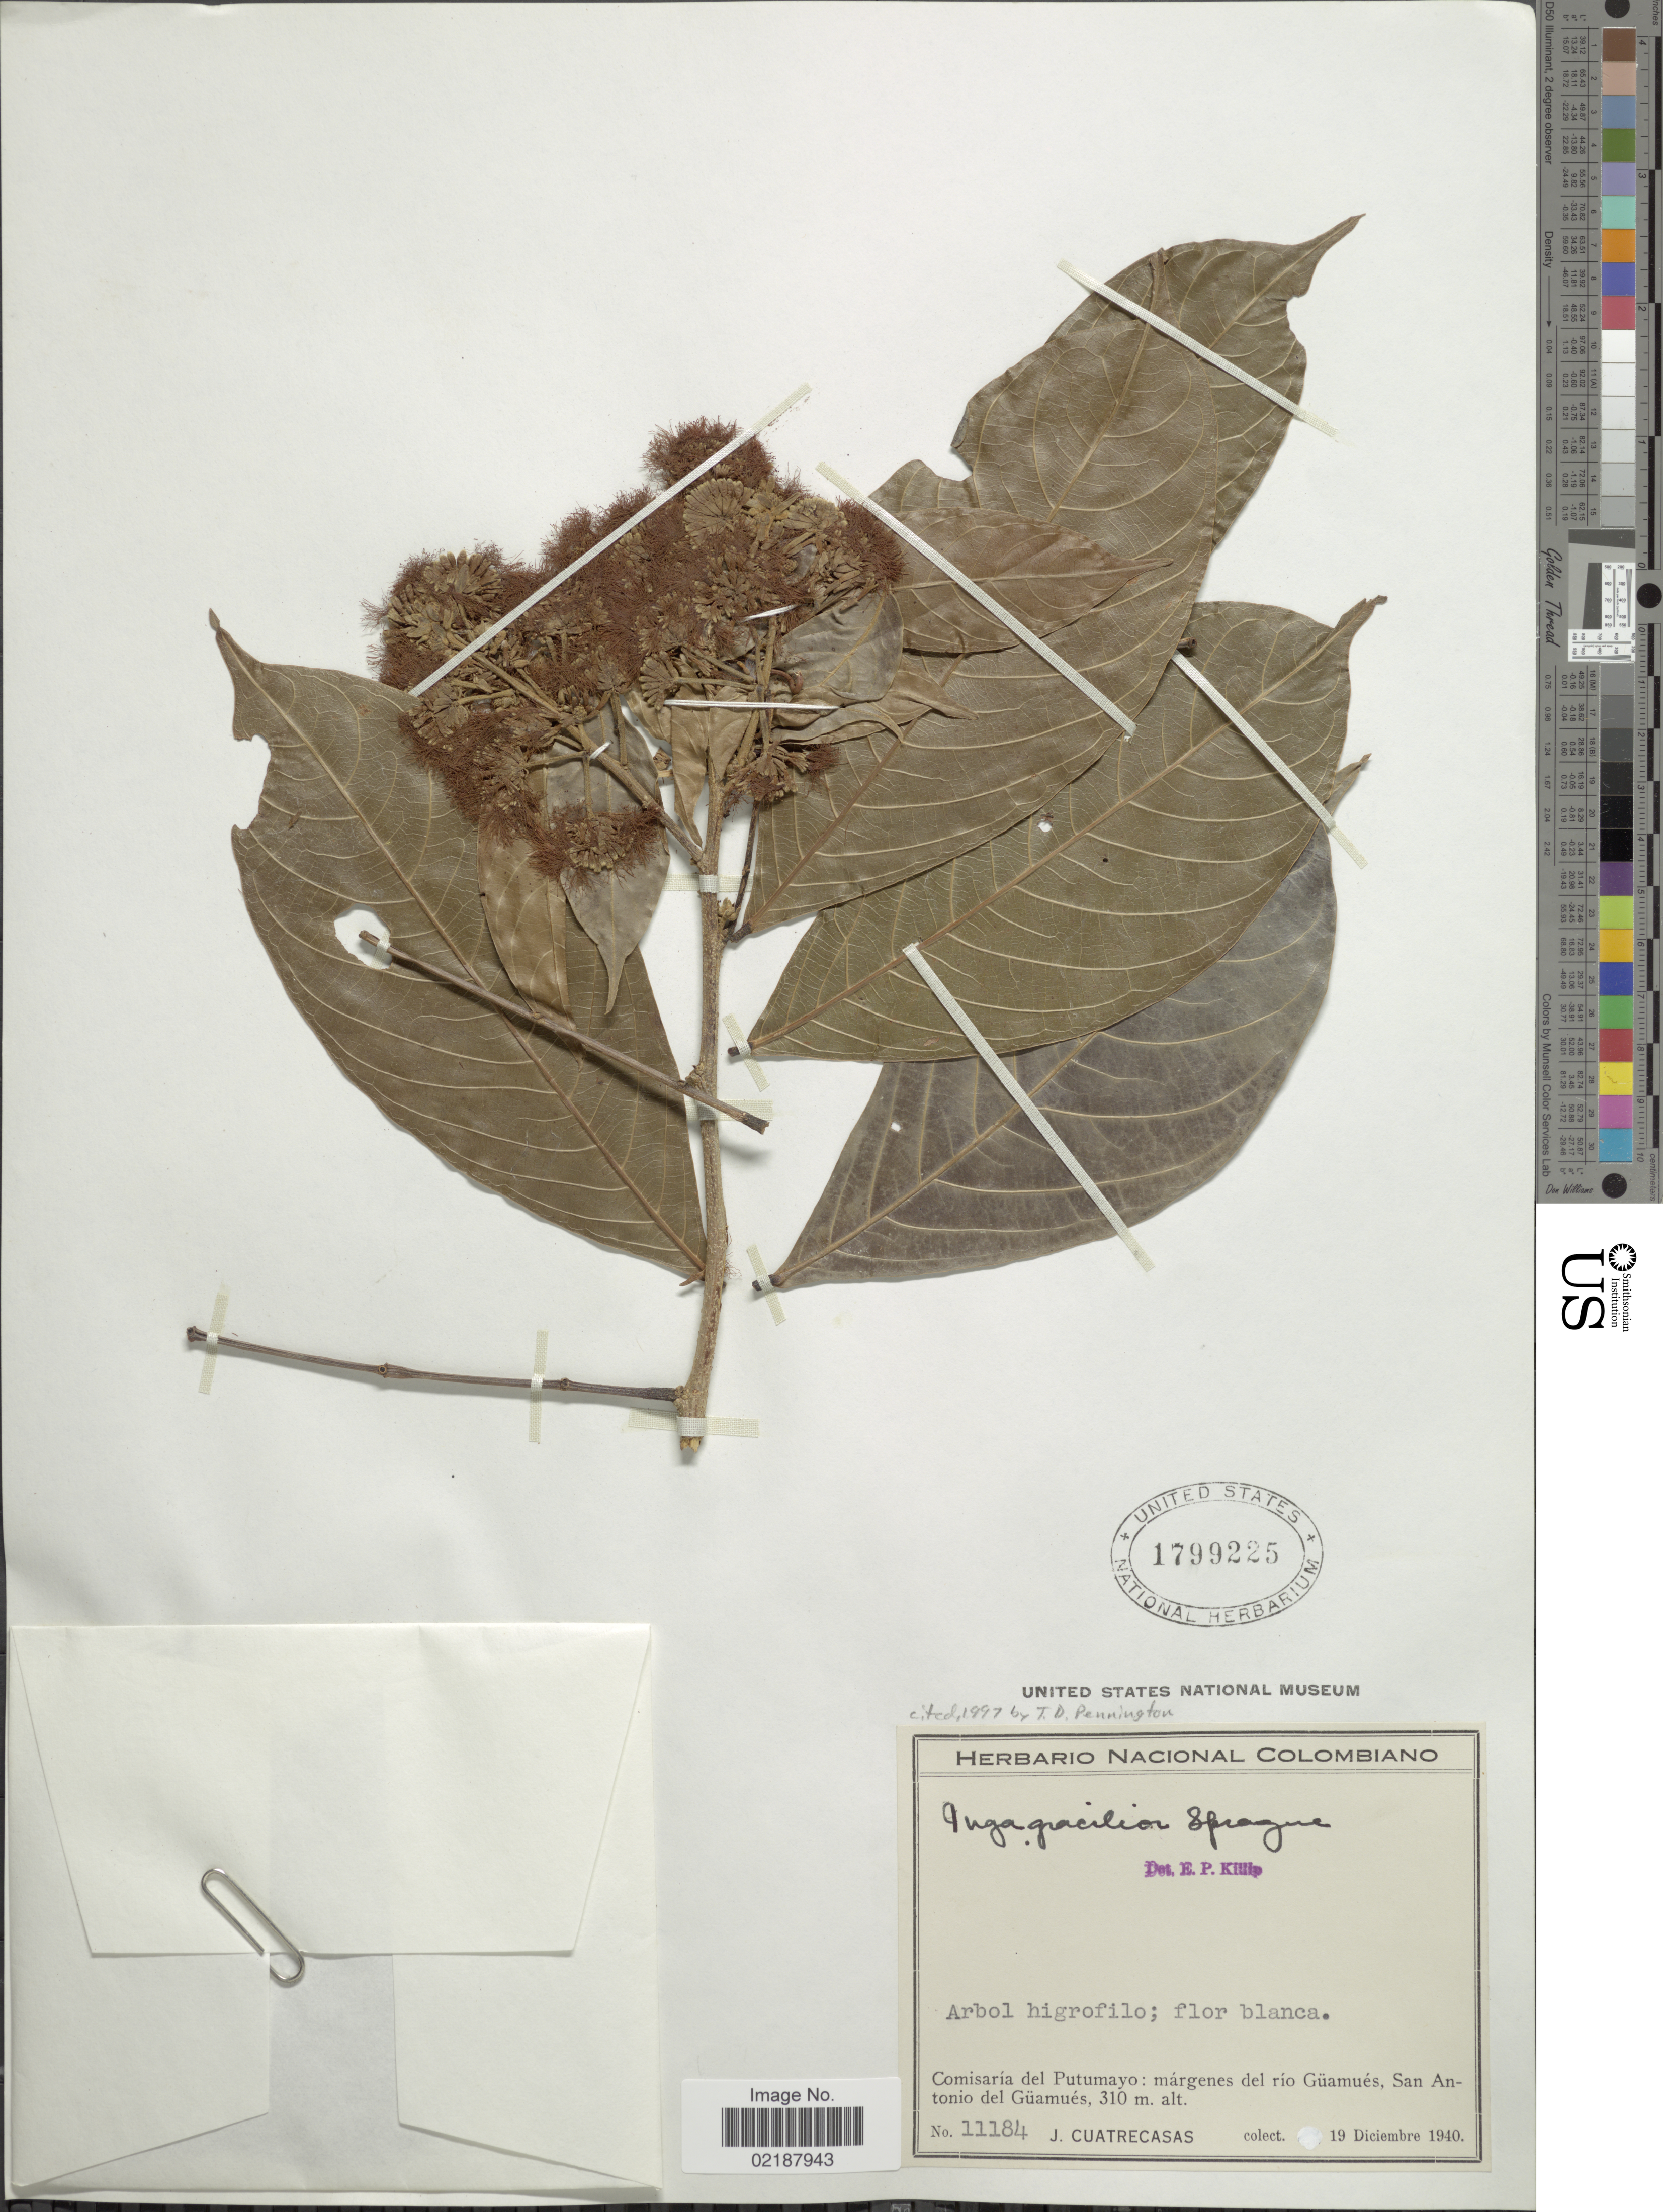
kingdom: Plantae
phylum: Tracheophyta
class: Magnoliopsida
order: Fabales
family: Fabaceae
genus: Inga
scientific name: Inga gracilior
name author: Sprague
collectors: J. Cuatrecasas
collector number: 11184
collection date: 1940-12-19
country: Colombia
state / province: Putumayo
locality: Comisaria del Putumayo: margenes del rio Guamues, San Antonio del Guamues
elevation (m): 310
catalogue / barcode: US 1799225